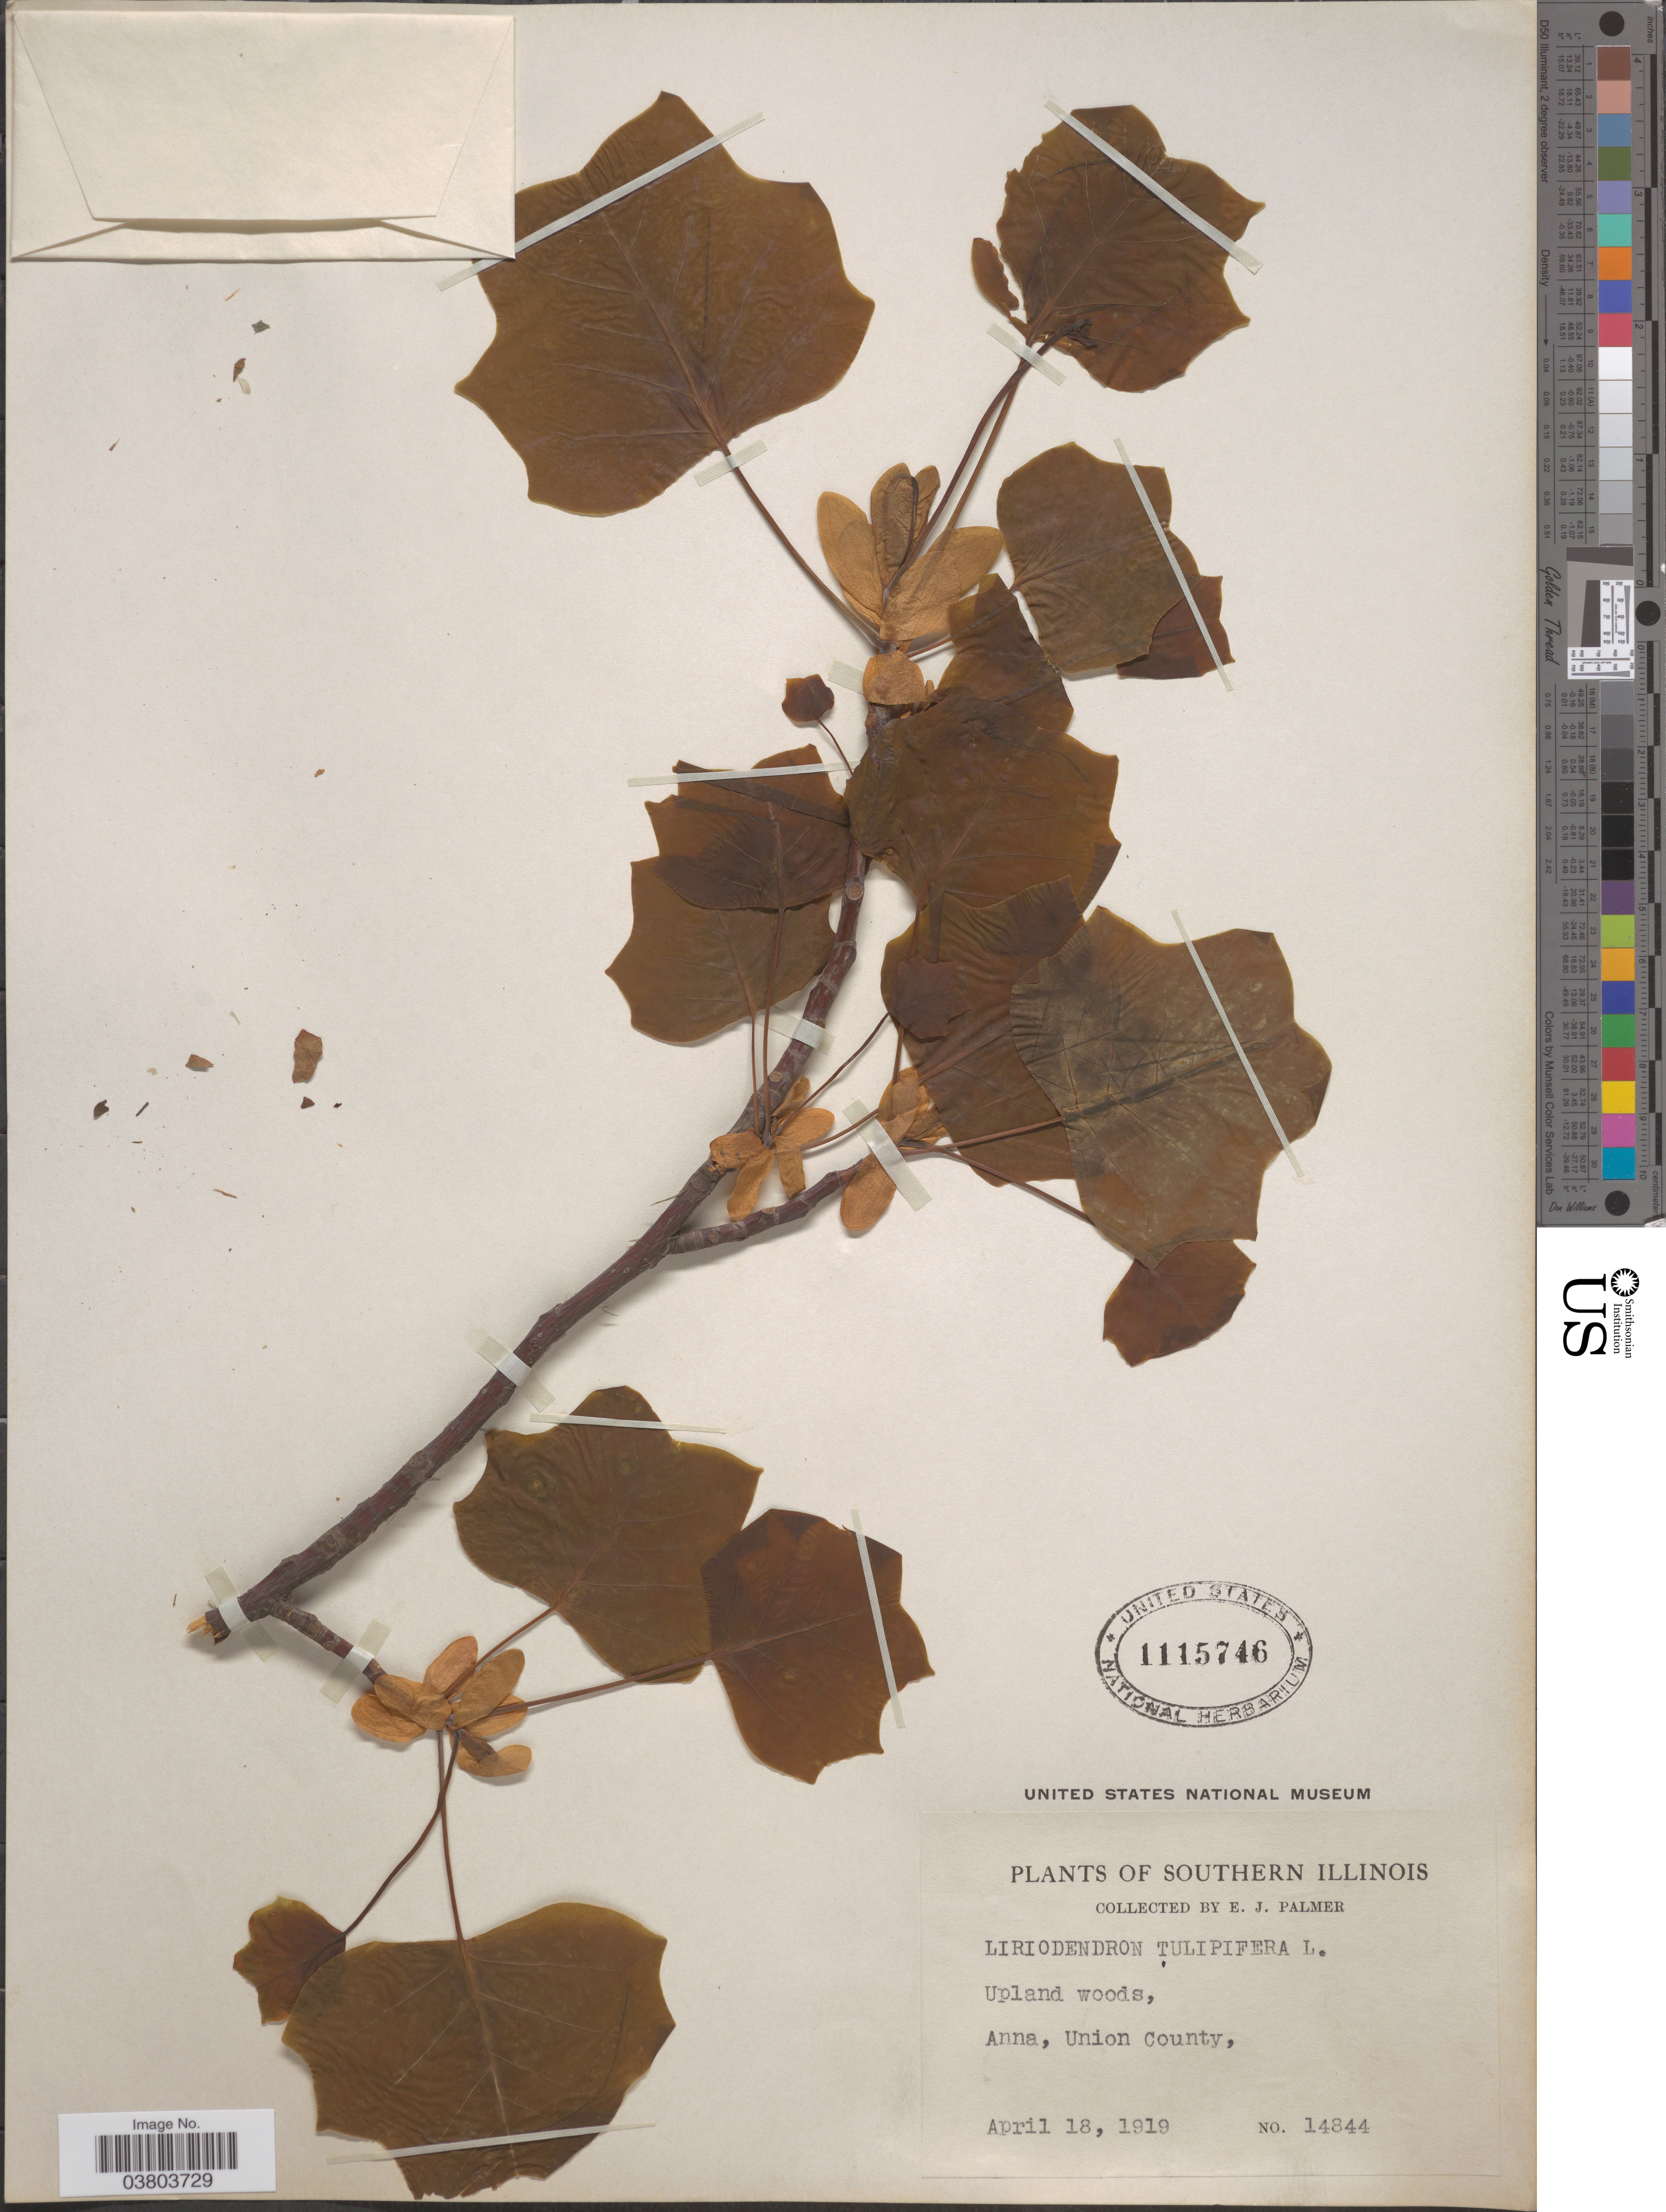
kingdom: Plantae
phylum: Tracheophyta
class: Magnoliopsida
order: Magnoliales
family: Magnoliaceae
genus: Liriodendron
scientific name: Liriodendron tulipifera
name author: L.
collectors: E. J. Palmer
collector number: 14844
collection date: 1919-04-18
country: United States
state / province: Illinois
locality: Southern Illinois. Anna, Union County.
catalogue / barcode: US 1115746